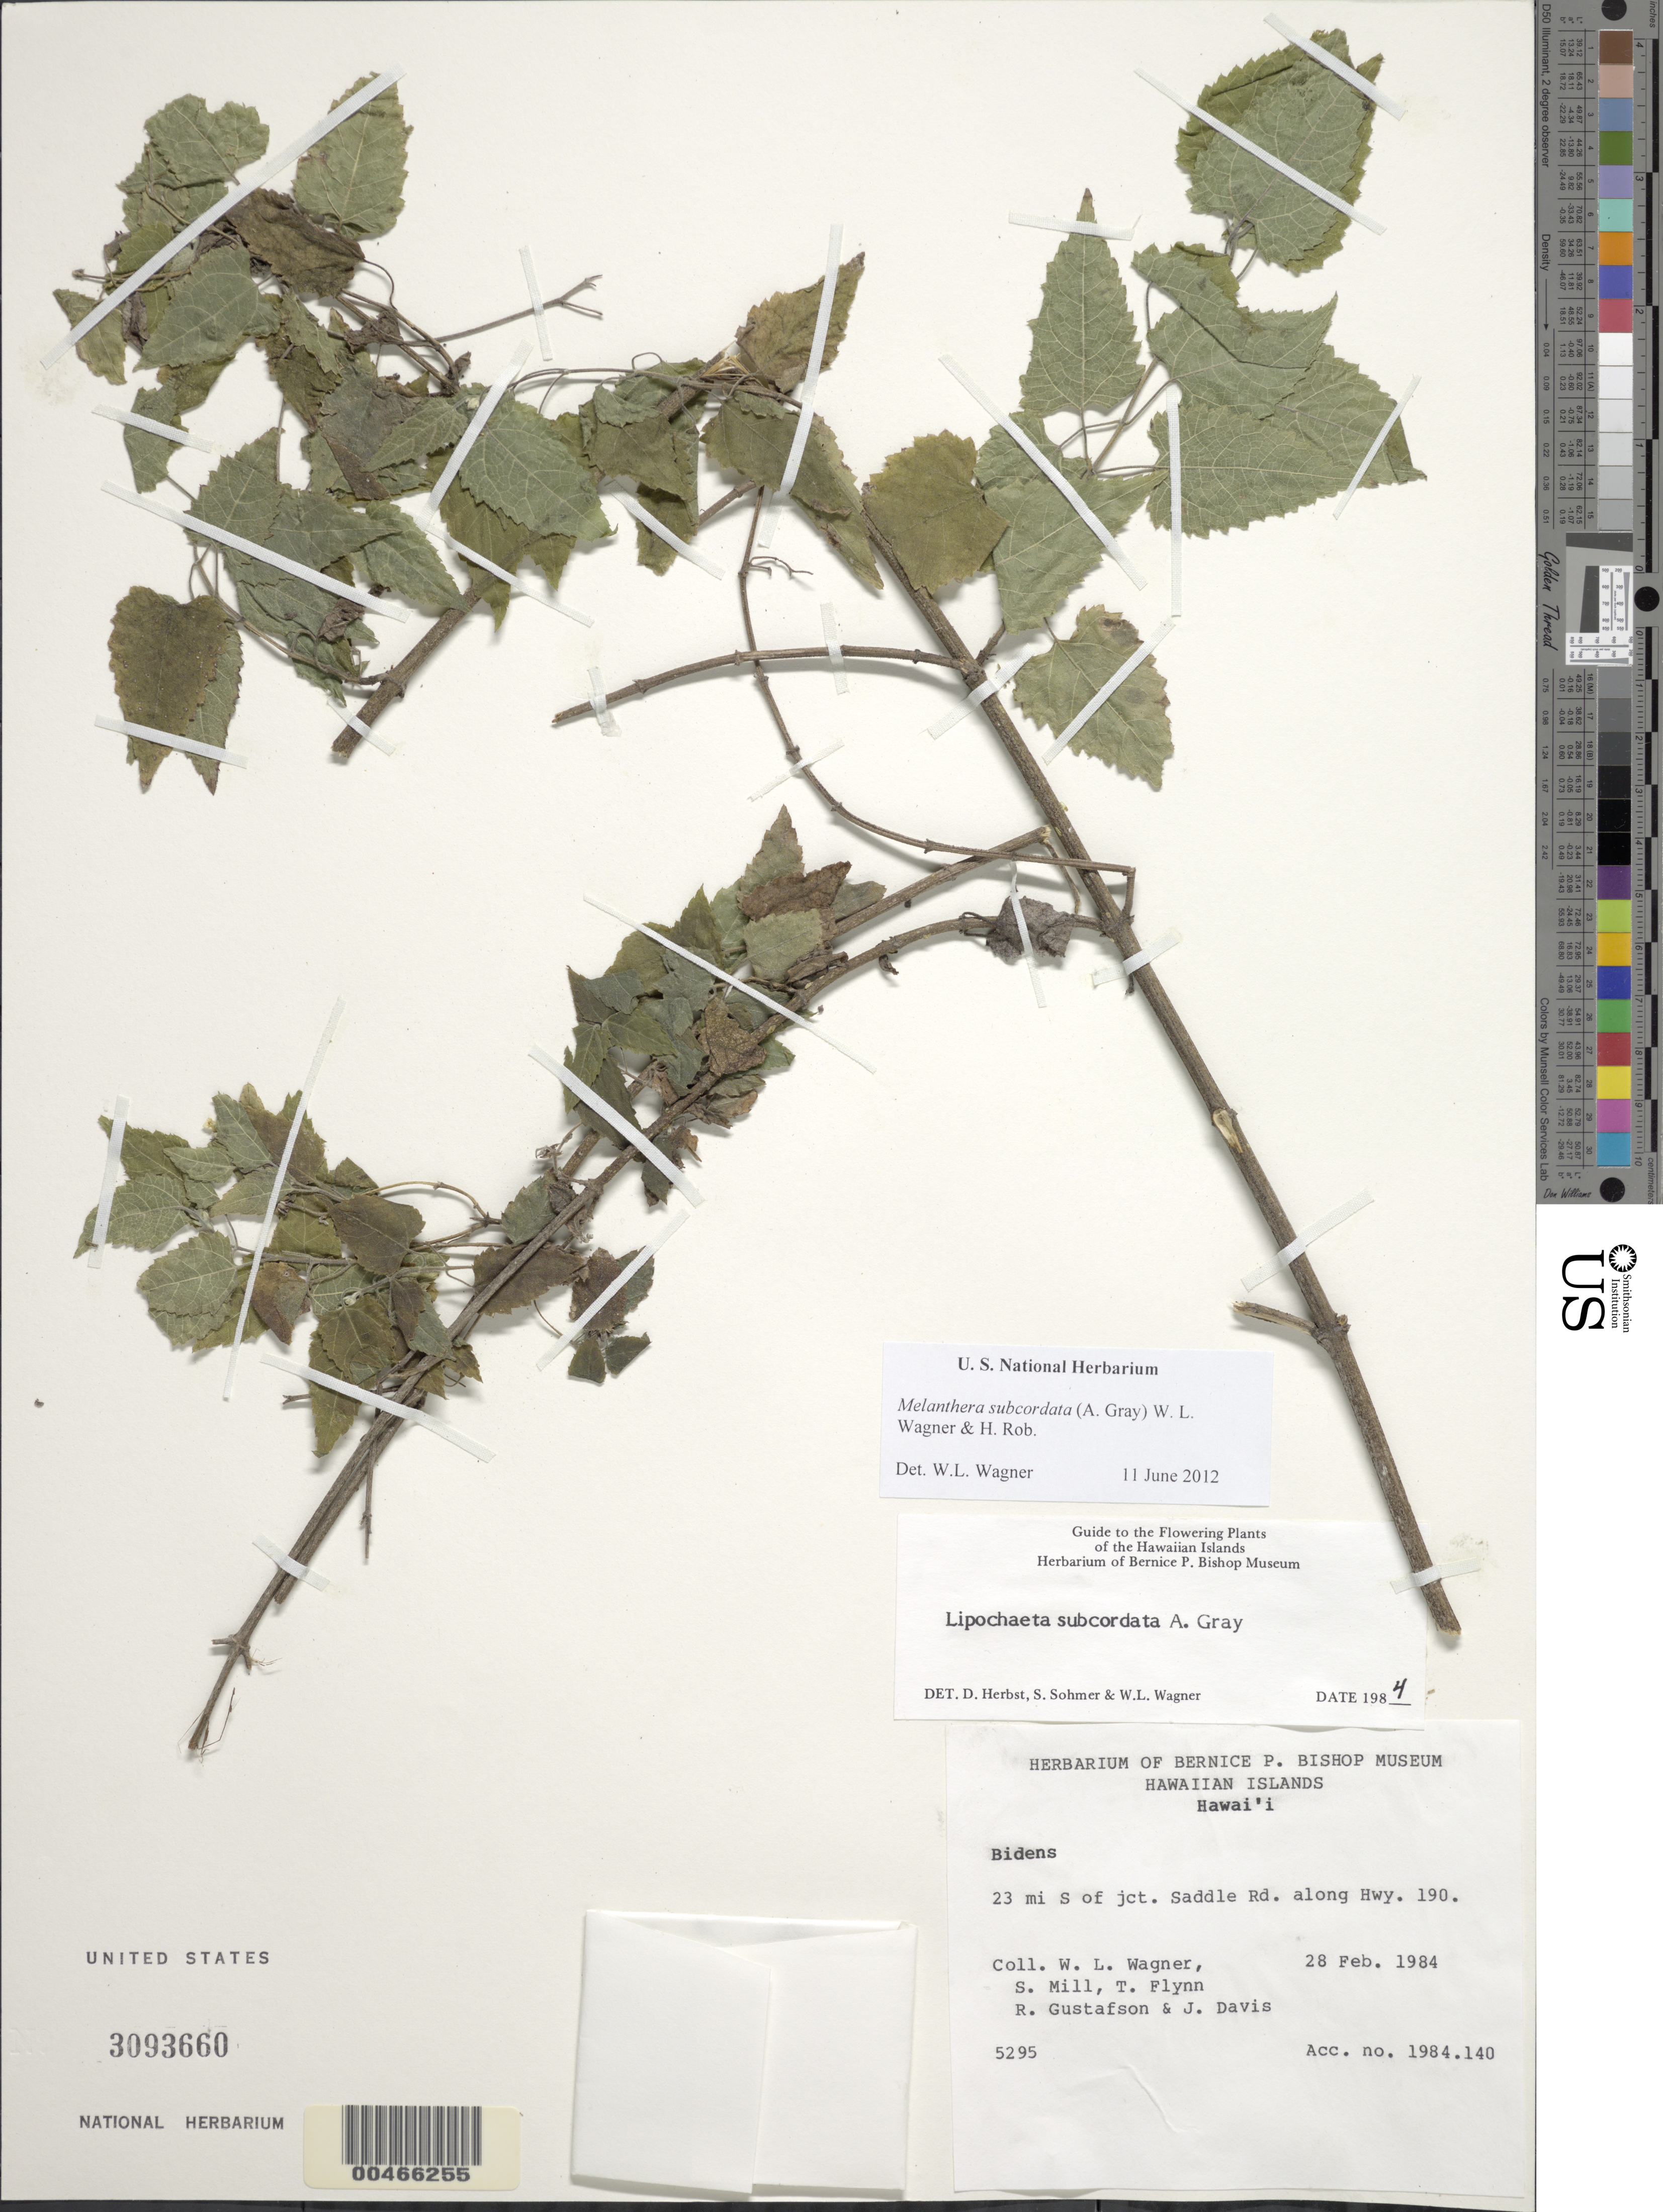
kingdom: Plantae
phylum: Tracheophyta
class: Magnoliopsida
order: Asterales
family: Asteraceae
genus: Wollastonia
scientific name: Wollastonia subcordata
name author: (A. Gray) Orchard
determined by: Wagner, W. L., (BOT), Smithsonian Institution - National Museum of Natural History (UNITED STATES)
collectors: W. L. Wagner, S. W. Miller, T. W. Flynn, R. Gustafson & J. Davis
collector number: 5295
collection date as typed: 28 Feb 1984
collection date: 1984-02-28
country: United States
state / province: Hawaii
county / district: Hawaii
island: Hawaii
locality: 23 mi S of jct. Saddle Rd. along Hwy. 190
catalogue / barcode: US 3093660